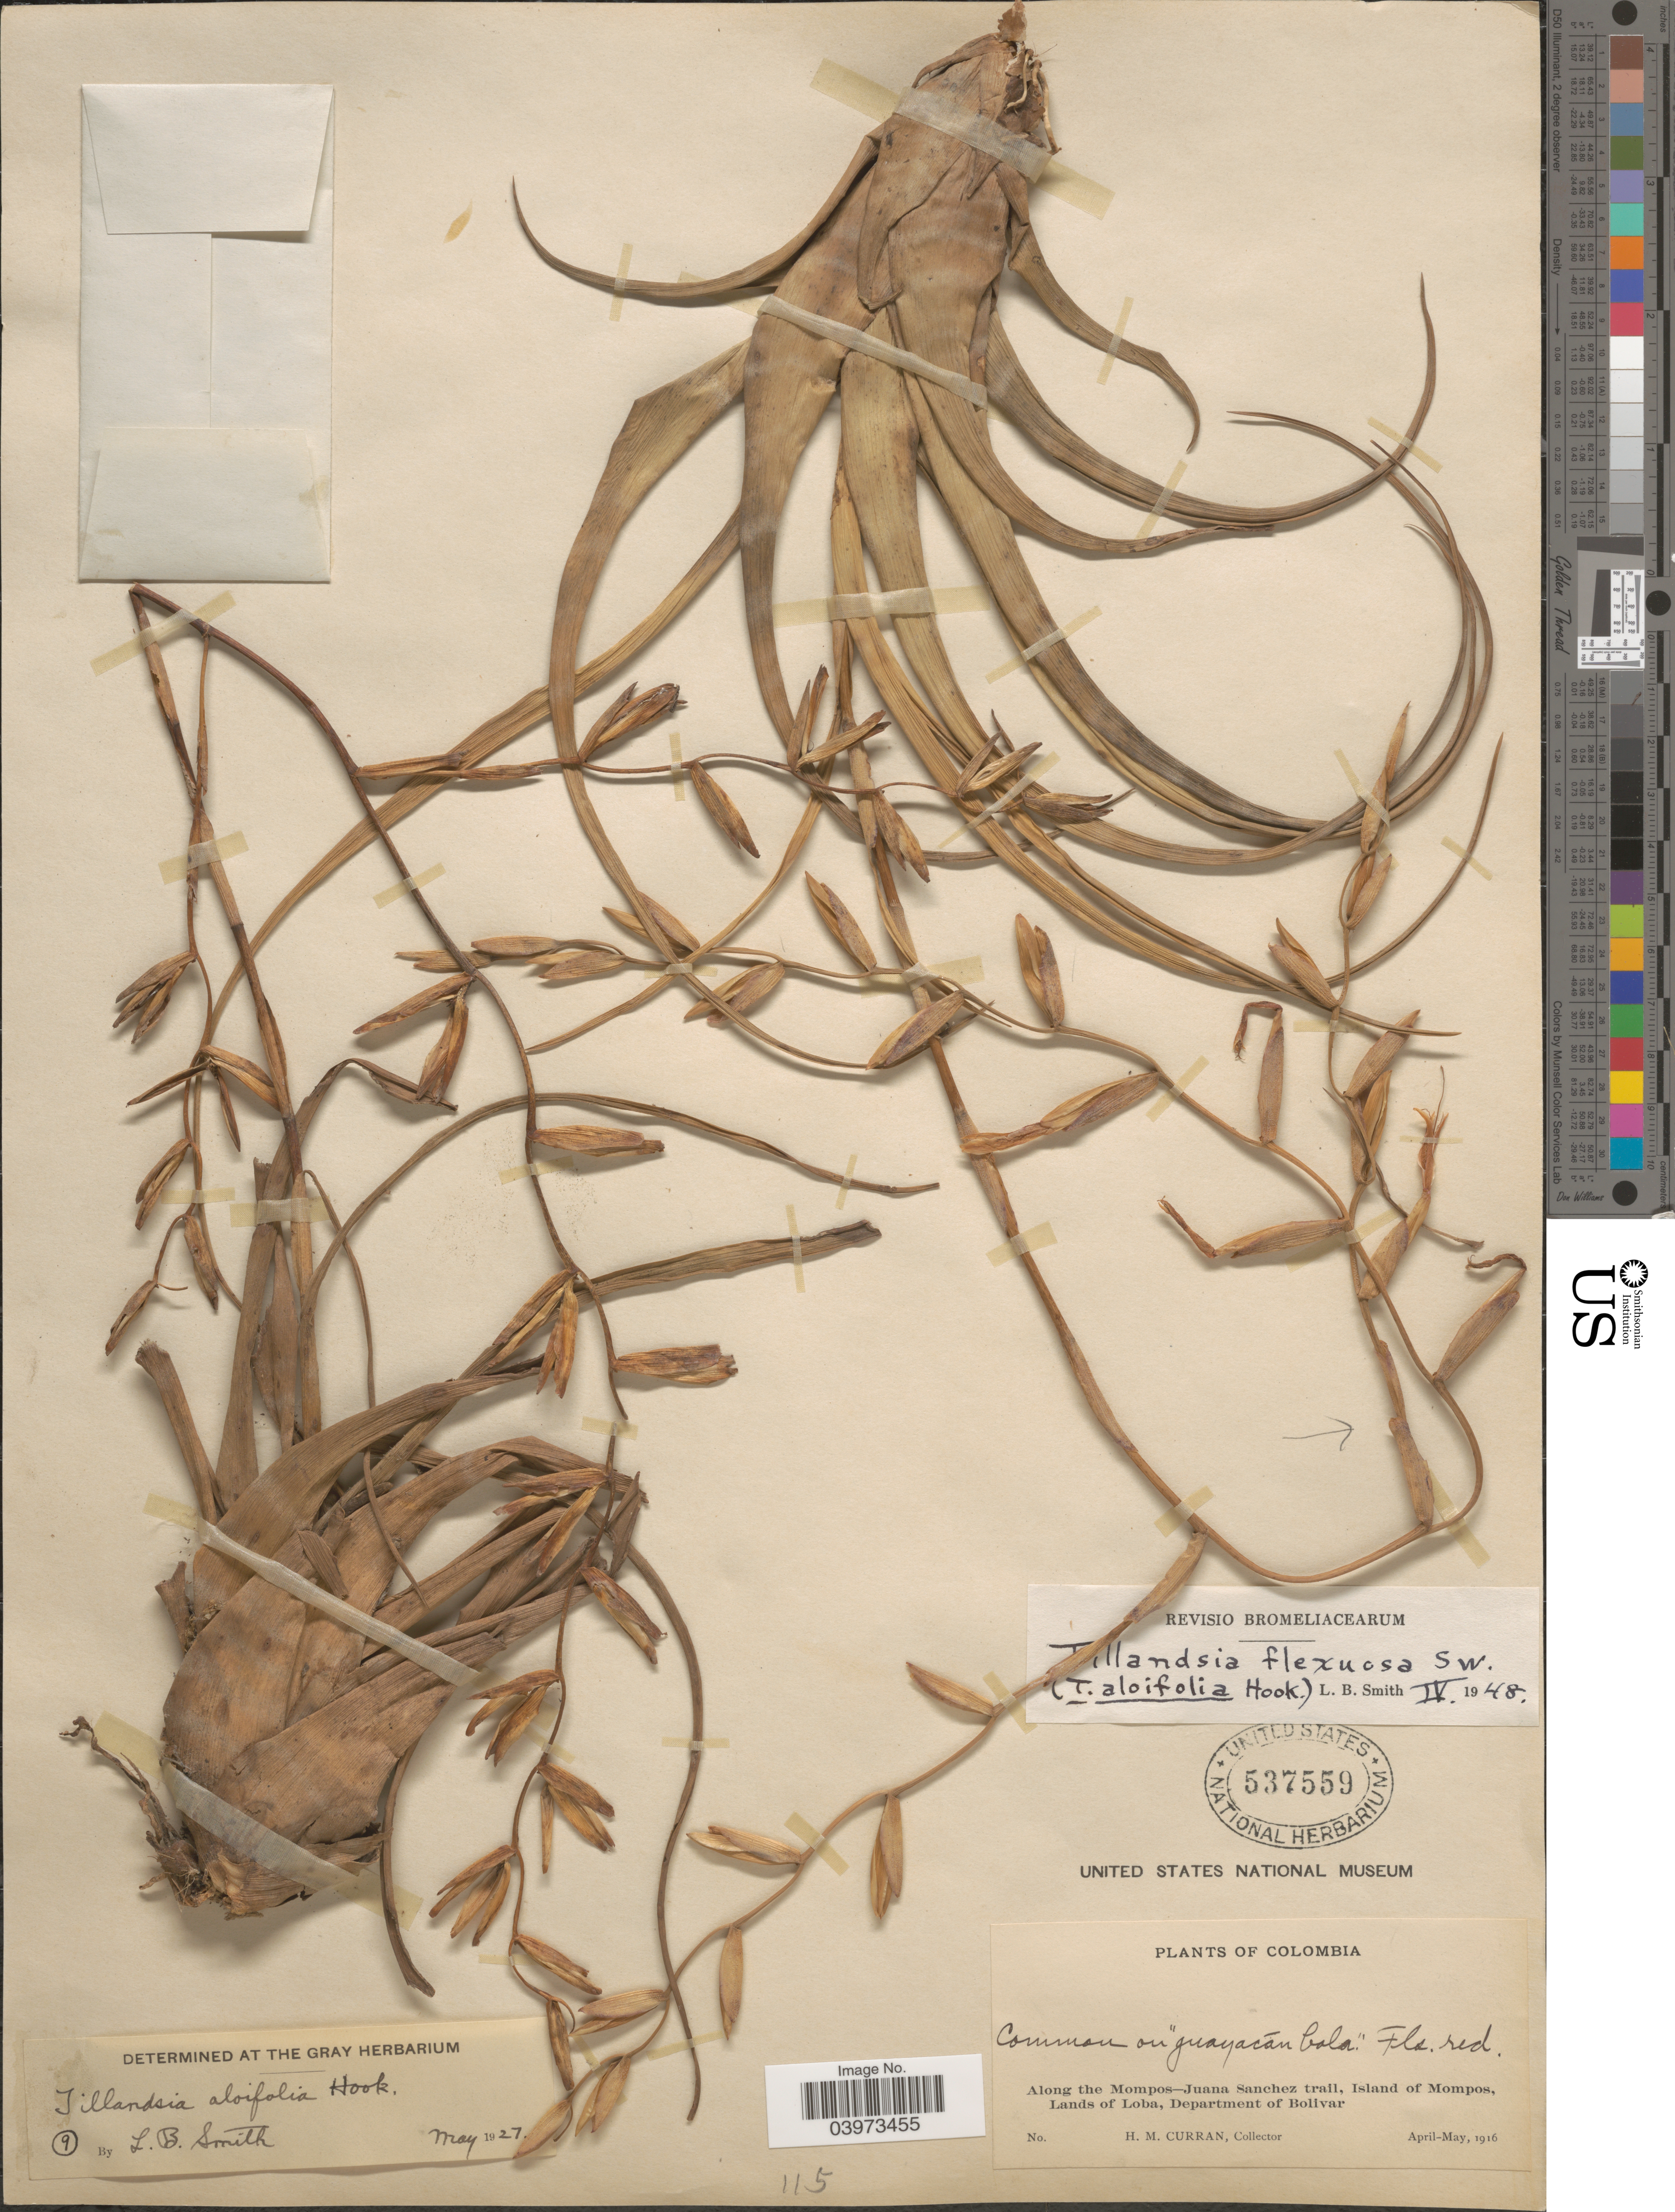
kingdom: Plantae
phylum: Tracheophyta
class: Liliopsida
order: Poales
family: Bromeliaceae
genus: Tillandsia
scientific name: Tillandsia flexuosa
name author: Sw.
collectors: H. M. Curran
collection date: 1916-04/1916-05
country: Colombia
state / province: Bolívar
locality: Along the Mompos-Juan Sanchez trail, Island of Mompos, Lands of Loba, Department of Bolivar.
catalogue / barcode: US 537559